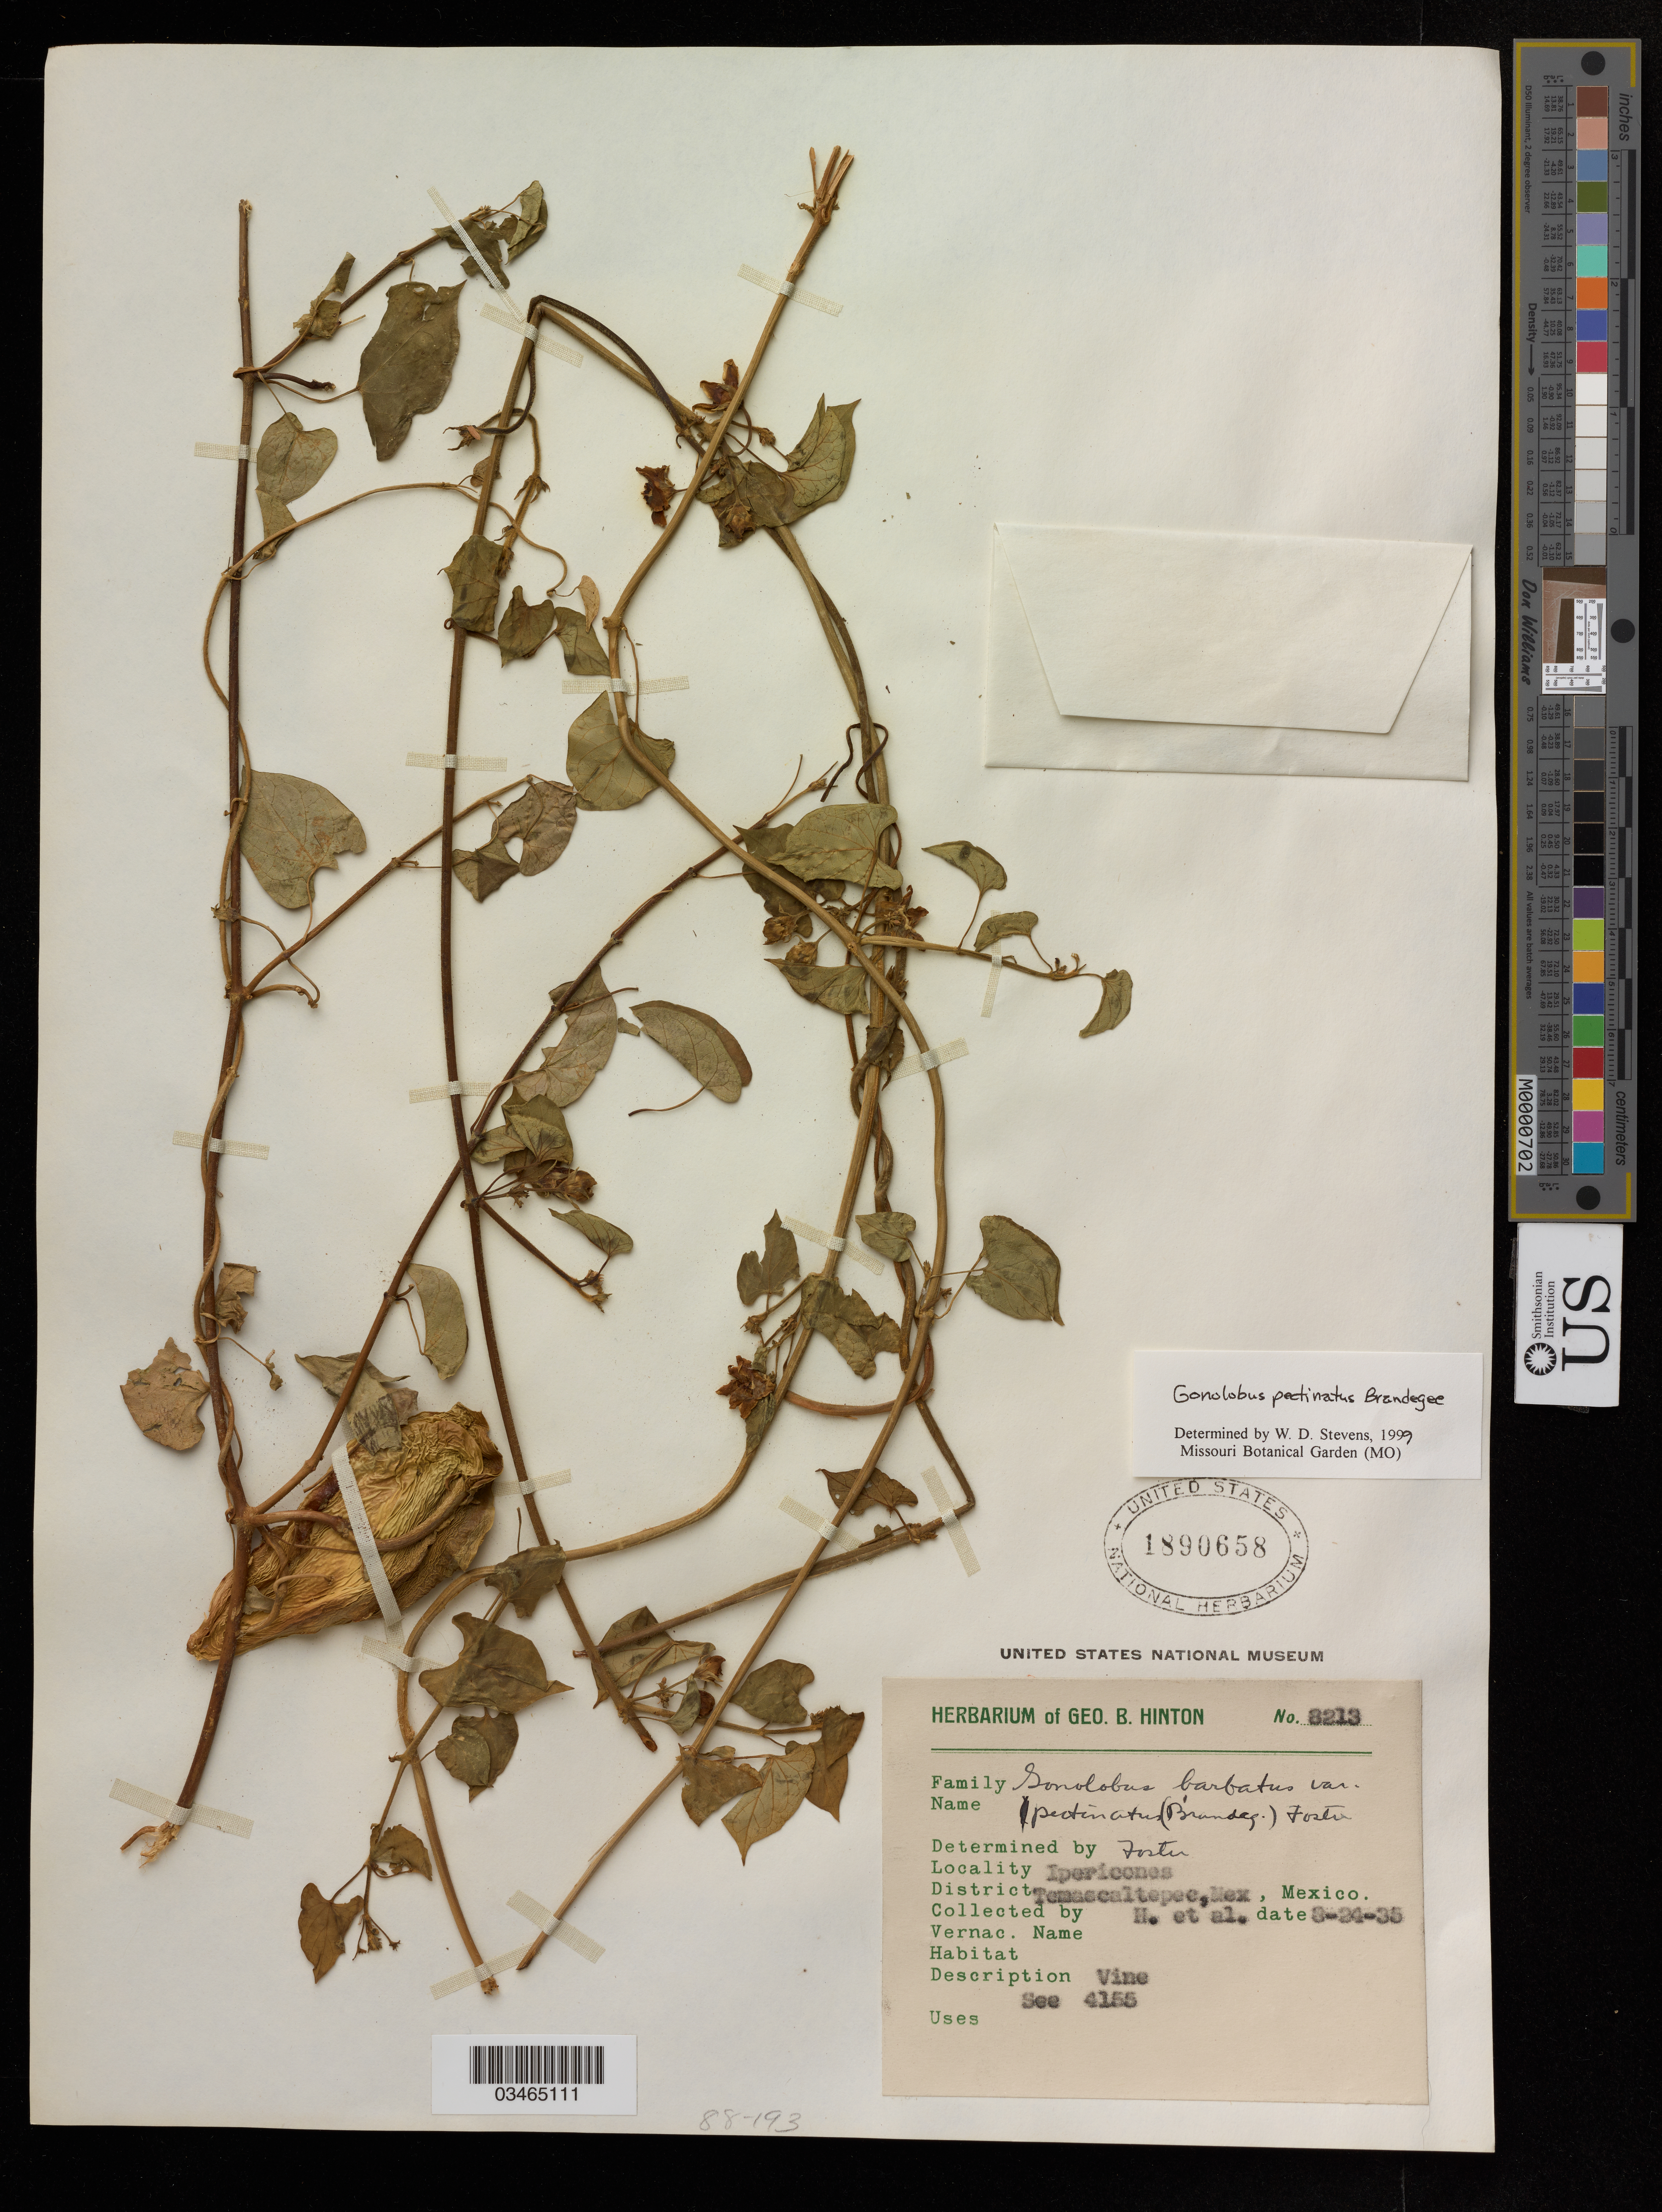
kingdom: Plantae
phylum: Tracheophyta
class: Magnoliopsida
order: Gentianales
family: Apocynaceae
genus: Gonolobus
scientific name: Gonolobus pectinatus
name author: Brandegee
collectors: G. B. Hinton & et al.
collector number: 8213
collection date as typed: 24 Aug35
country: Mexico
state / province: México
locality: Ipericones, Temascaltepec.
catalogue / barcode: US 1890658